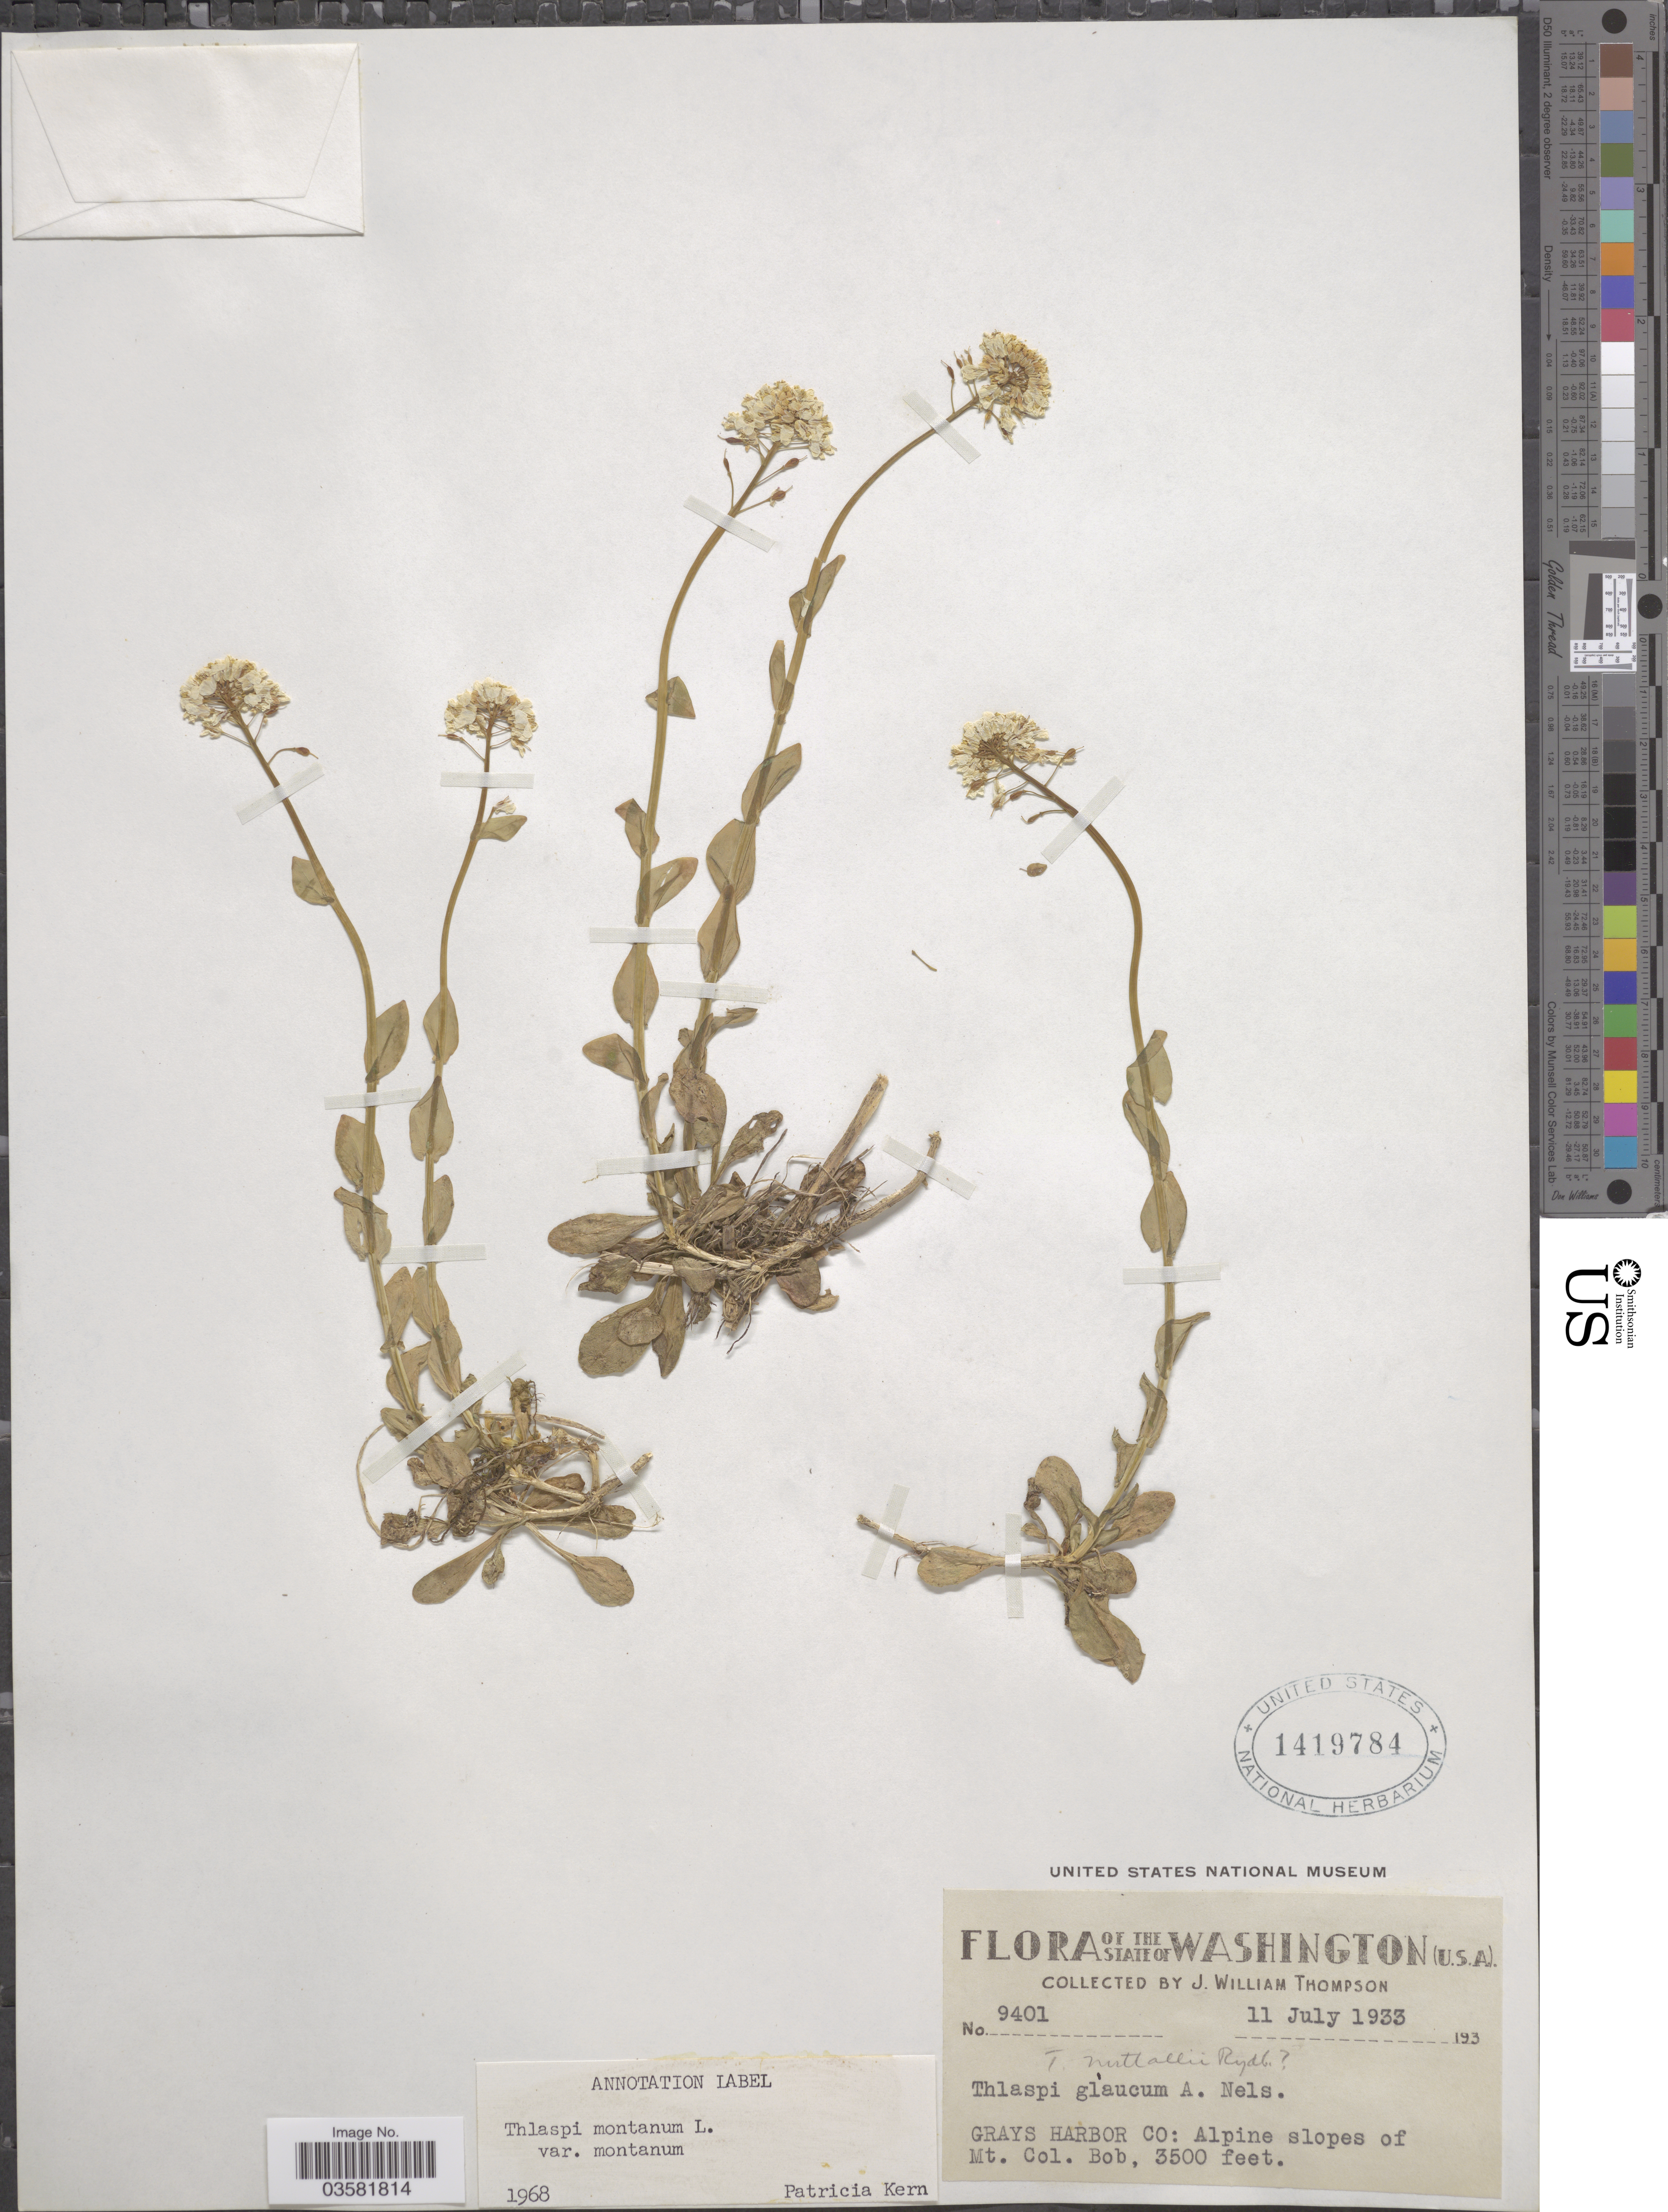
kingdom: Plantae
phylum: Tracheophyta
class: Magnoliopsida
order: Brassicales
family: Brassicaceae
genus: Thlaspi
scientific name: Thlaspi montanum var. montanum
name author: L.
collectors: J. W. Thompson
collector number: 9401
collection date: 1933-07-11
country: United States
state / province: Washington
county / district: Grays Harbor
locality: Grays Harbor Co: Alpine slopes of Mt. Col. Bob.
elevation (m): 1067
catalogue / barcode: US 1419784